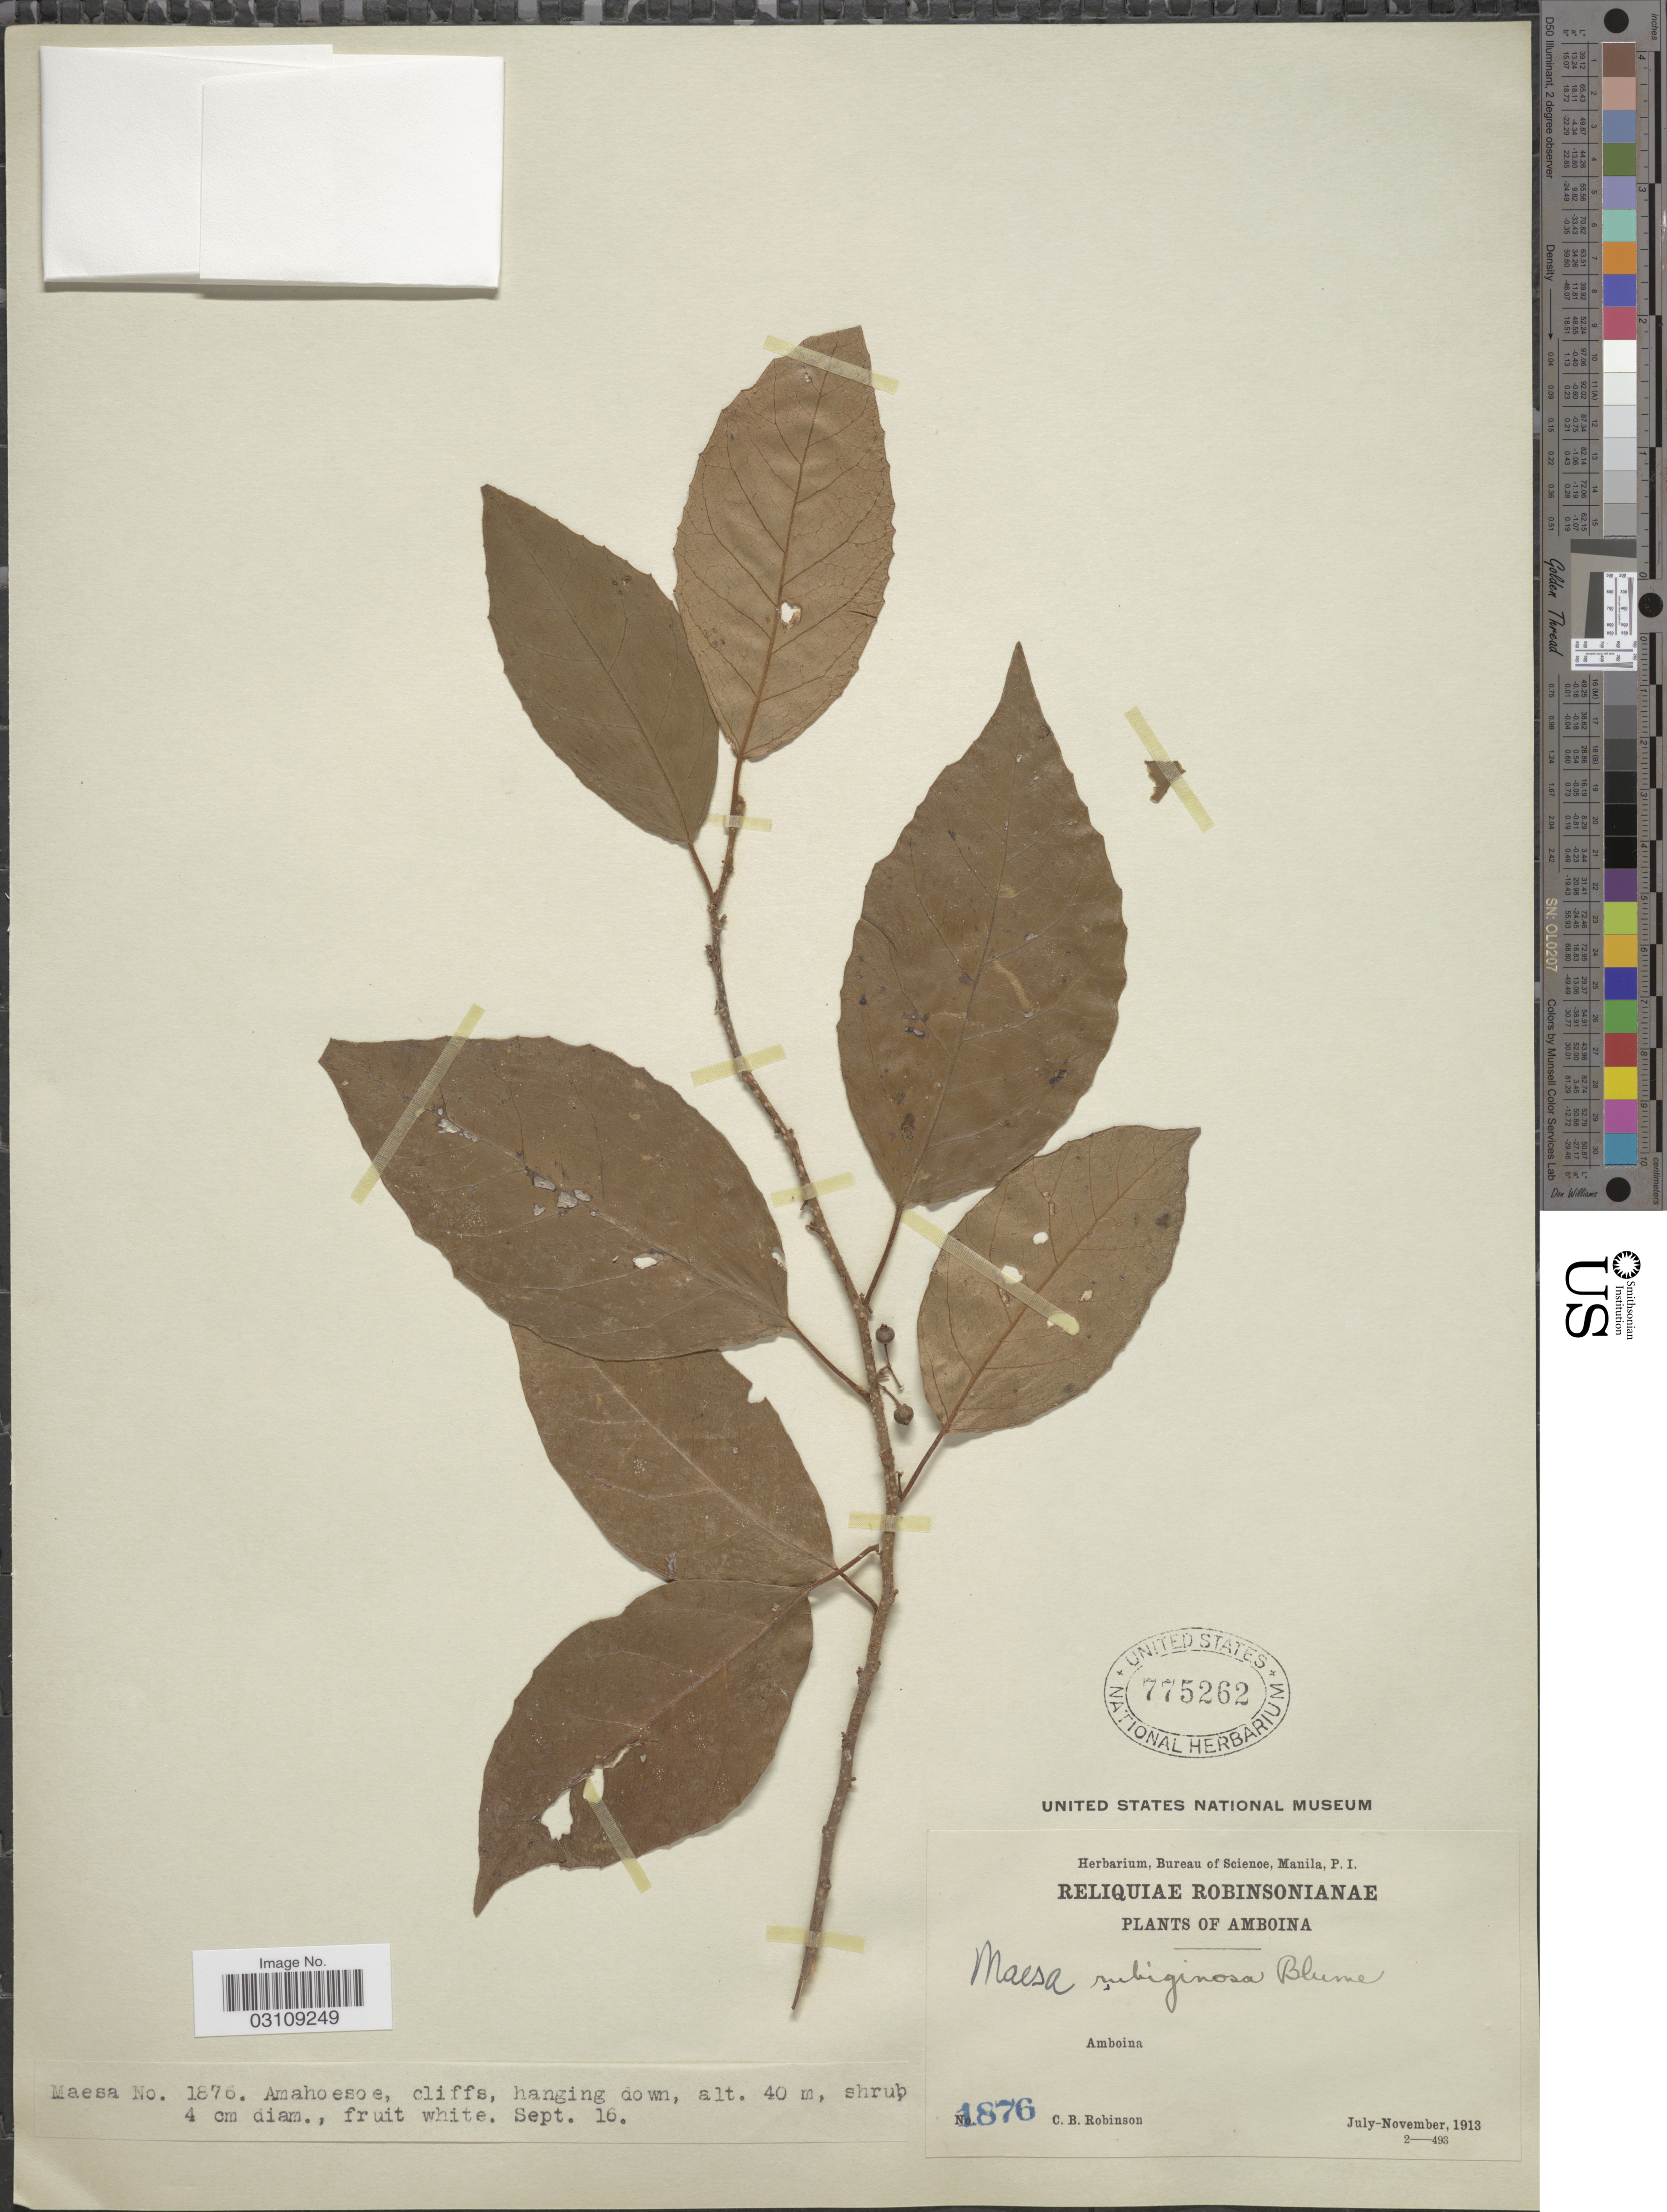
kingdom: Plantae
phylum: Tracheophyta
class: Magnoliopsida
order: Ericales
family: Primulaceae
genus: Maesa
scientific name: Maesa rubiginosa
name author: Blume ex Scheff.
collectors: C. Robinson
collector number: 1876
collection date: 1913-09-16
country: Indonesia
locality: Amboina.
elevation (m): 40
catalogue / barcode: US 775262